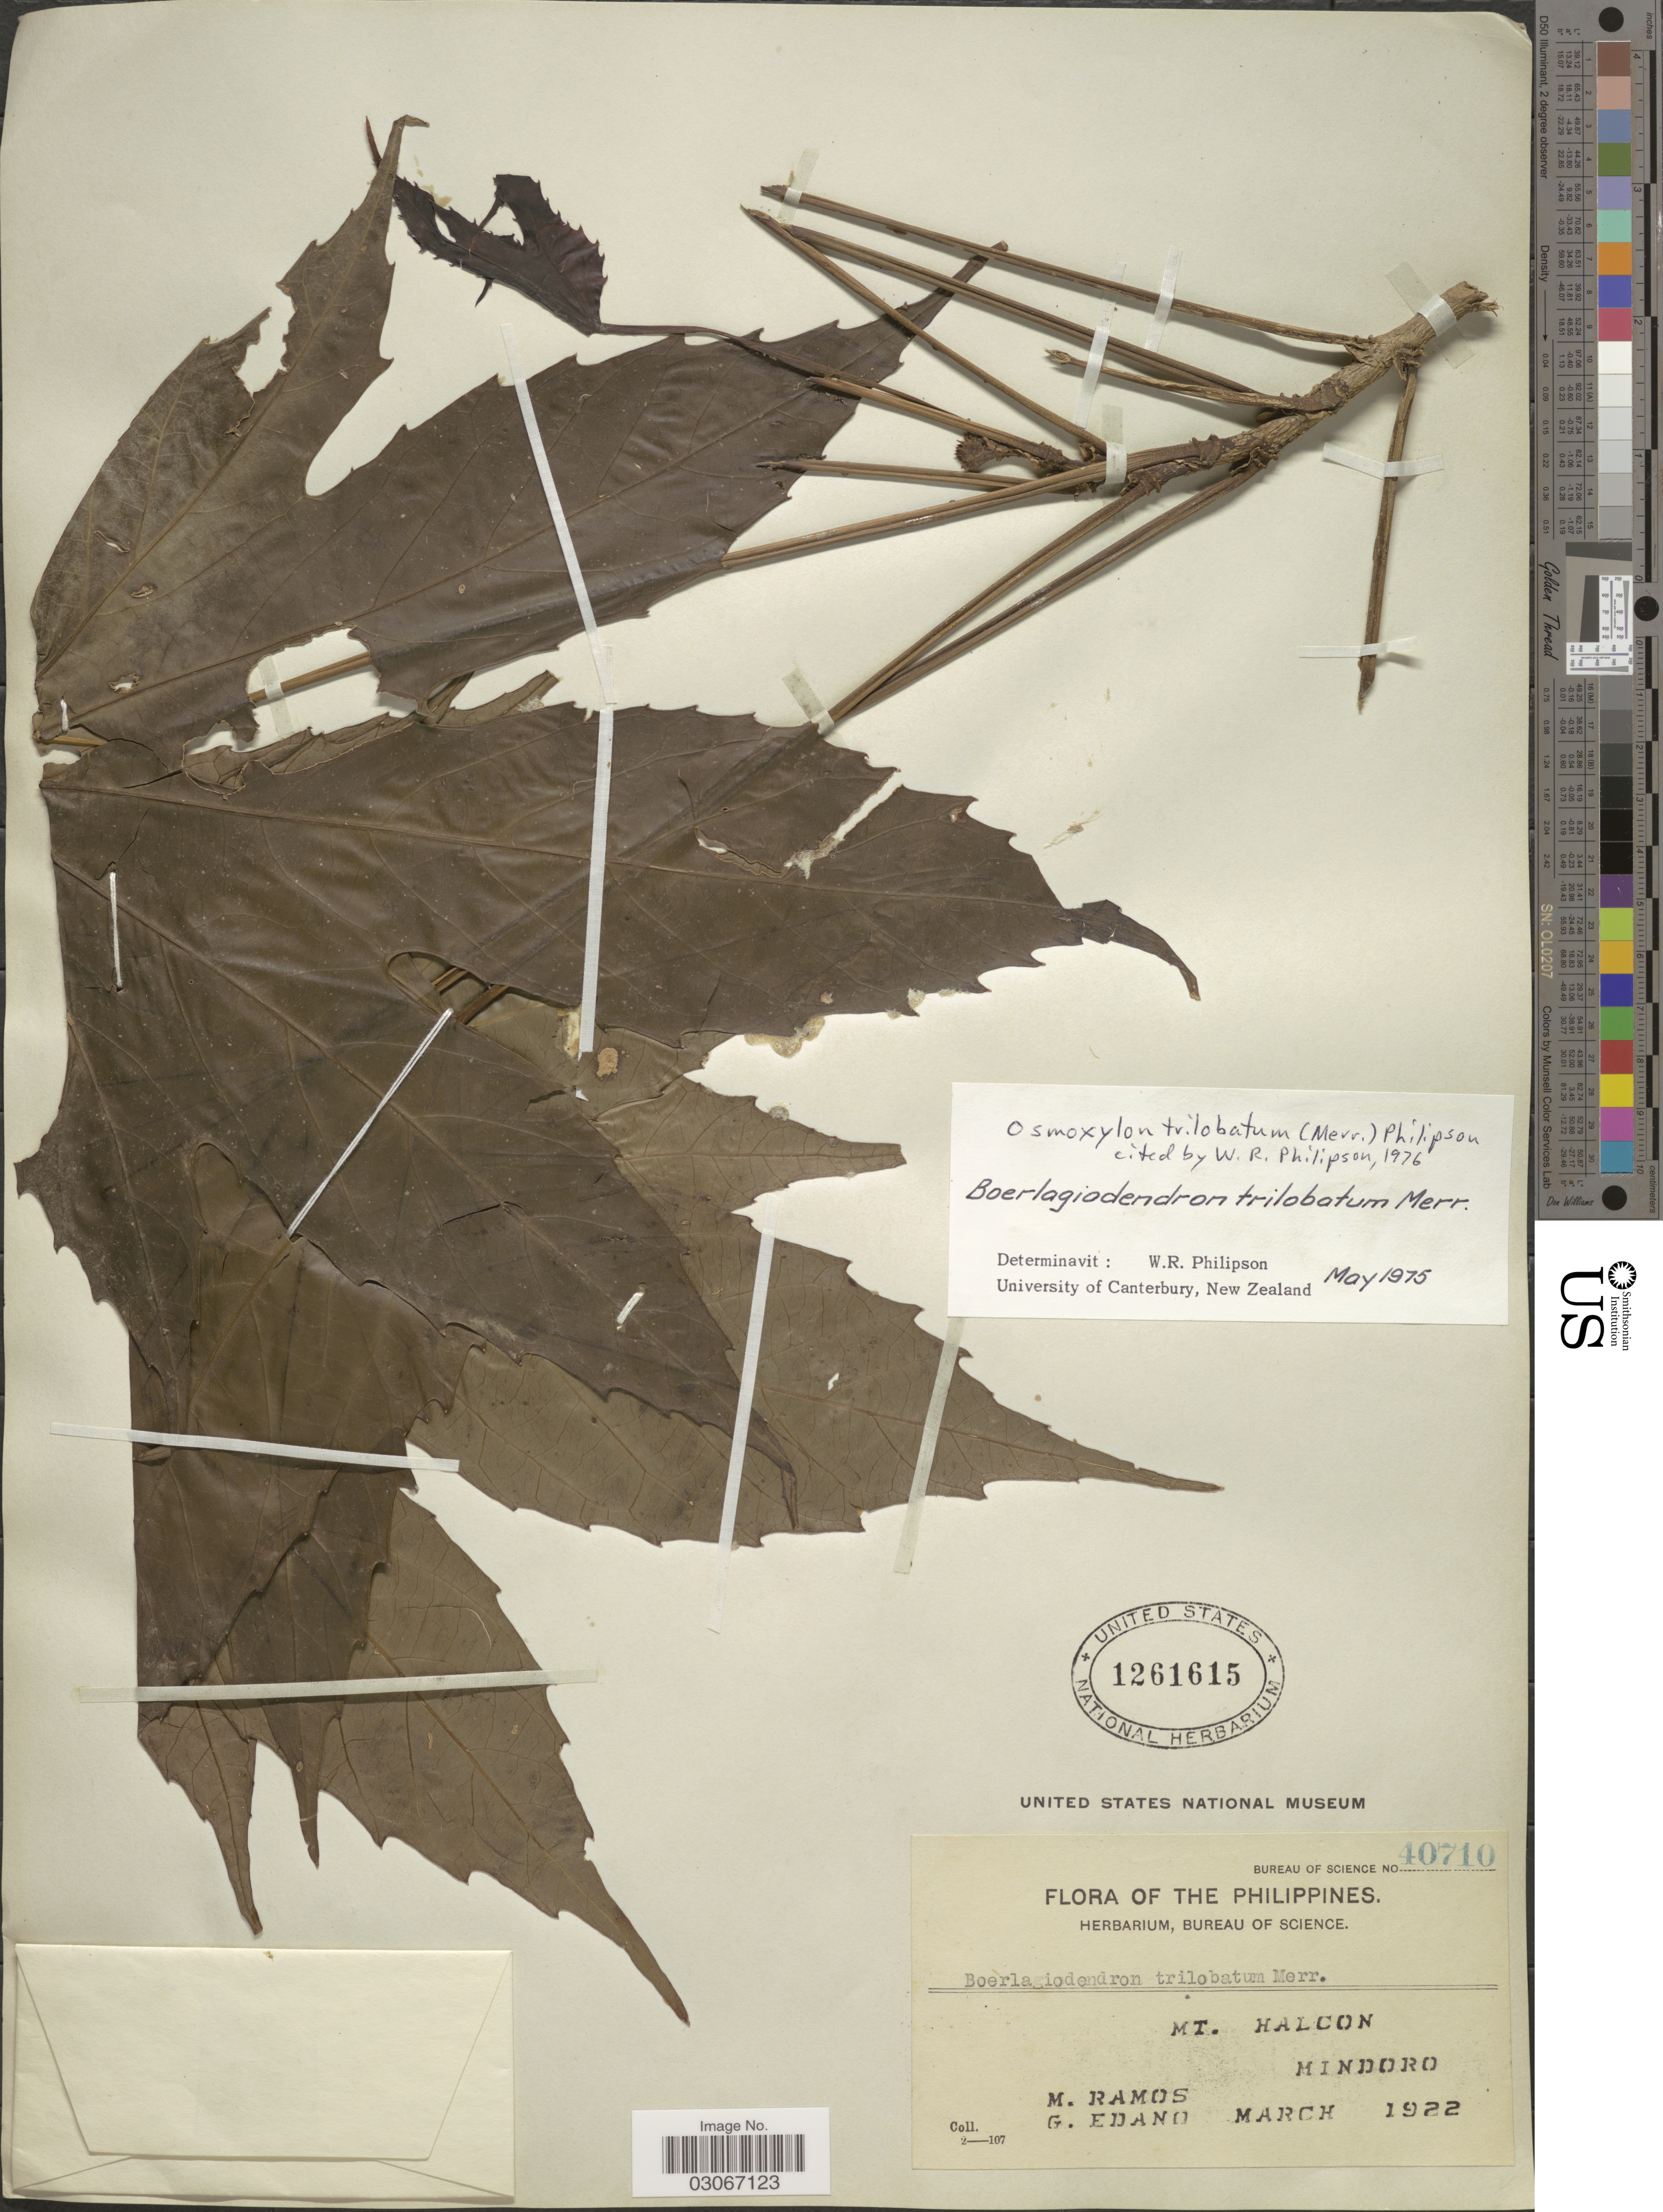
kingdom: Plantae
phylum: Tracheophyta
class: Magnoliopsida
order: Apiales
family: Araliaceae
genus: Osmoxylon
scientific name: Osmoxylon trilobatum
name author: (Merr.) Philipson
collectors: M. Ramos & G. Edaño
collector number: Bureau of Science 40710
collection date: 1922-03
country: Philippines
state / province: Mimaropa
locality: Mt. Halcon. Mindoro.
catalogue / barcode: US 1261615